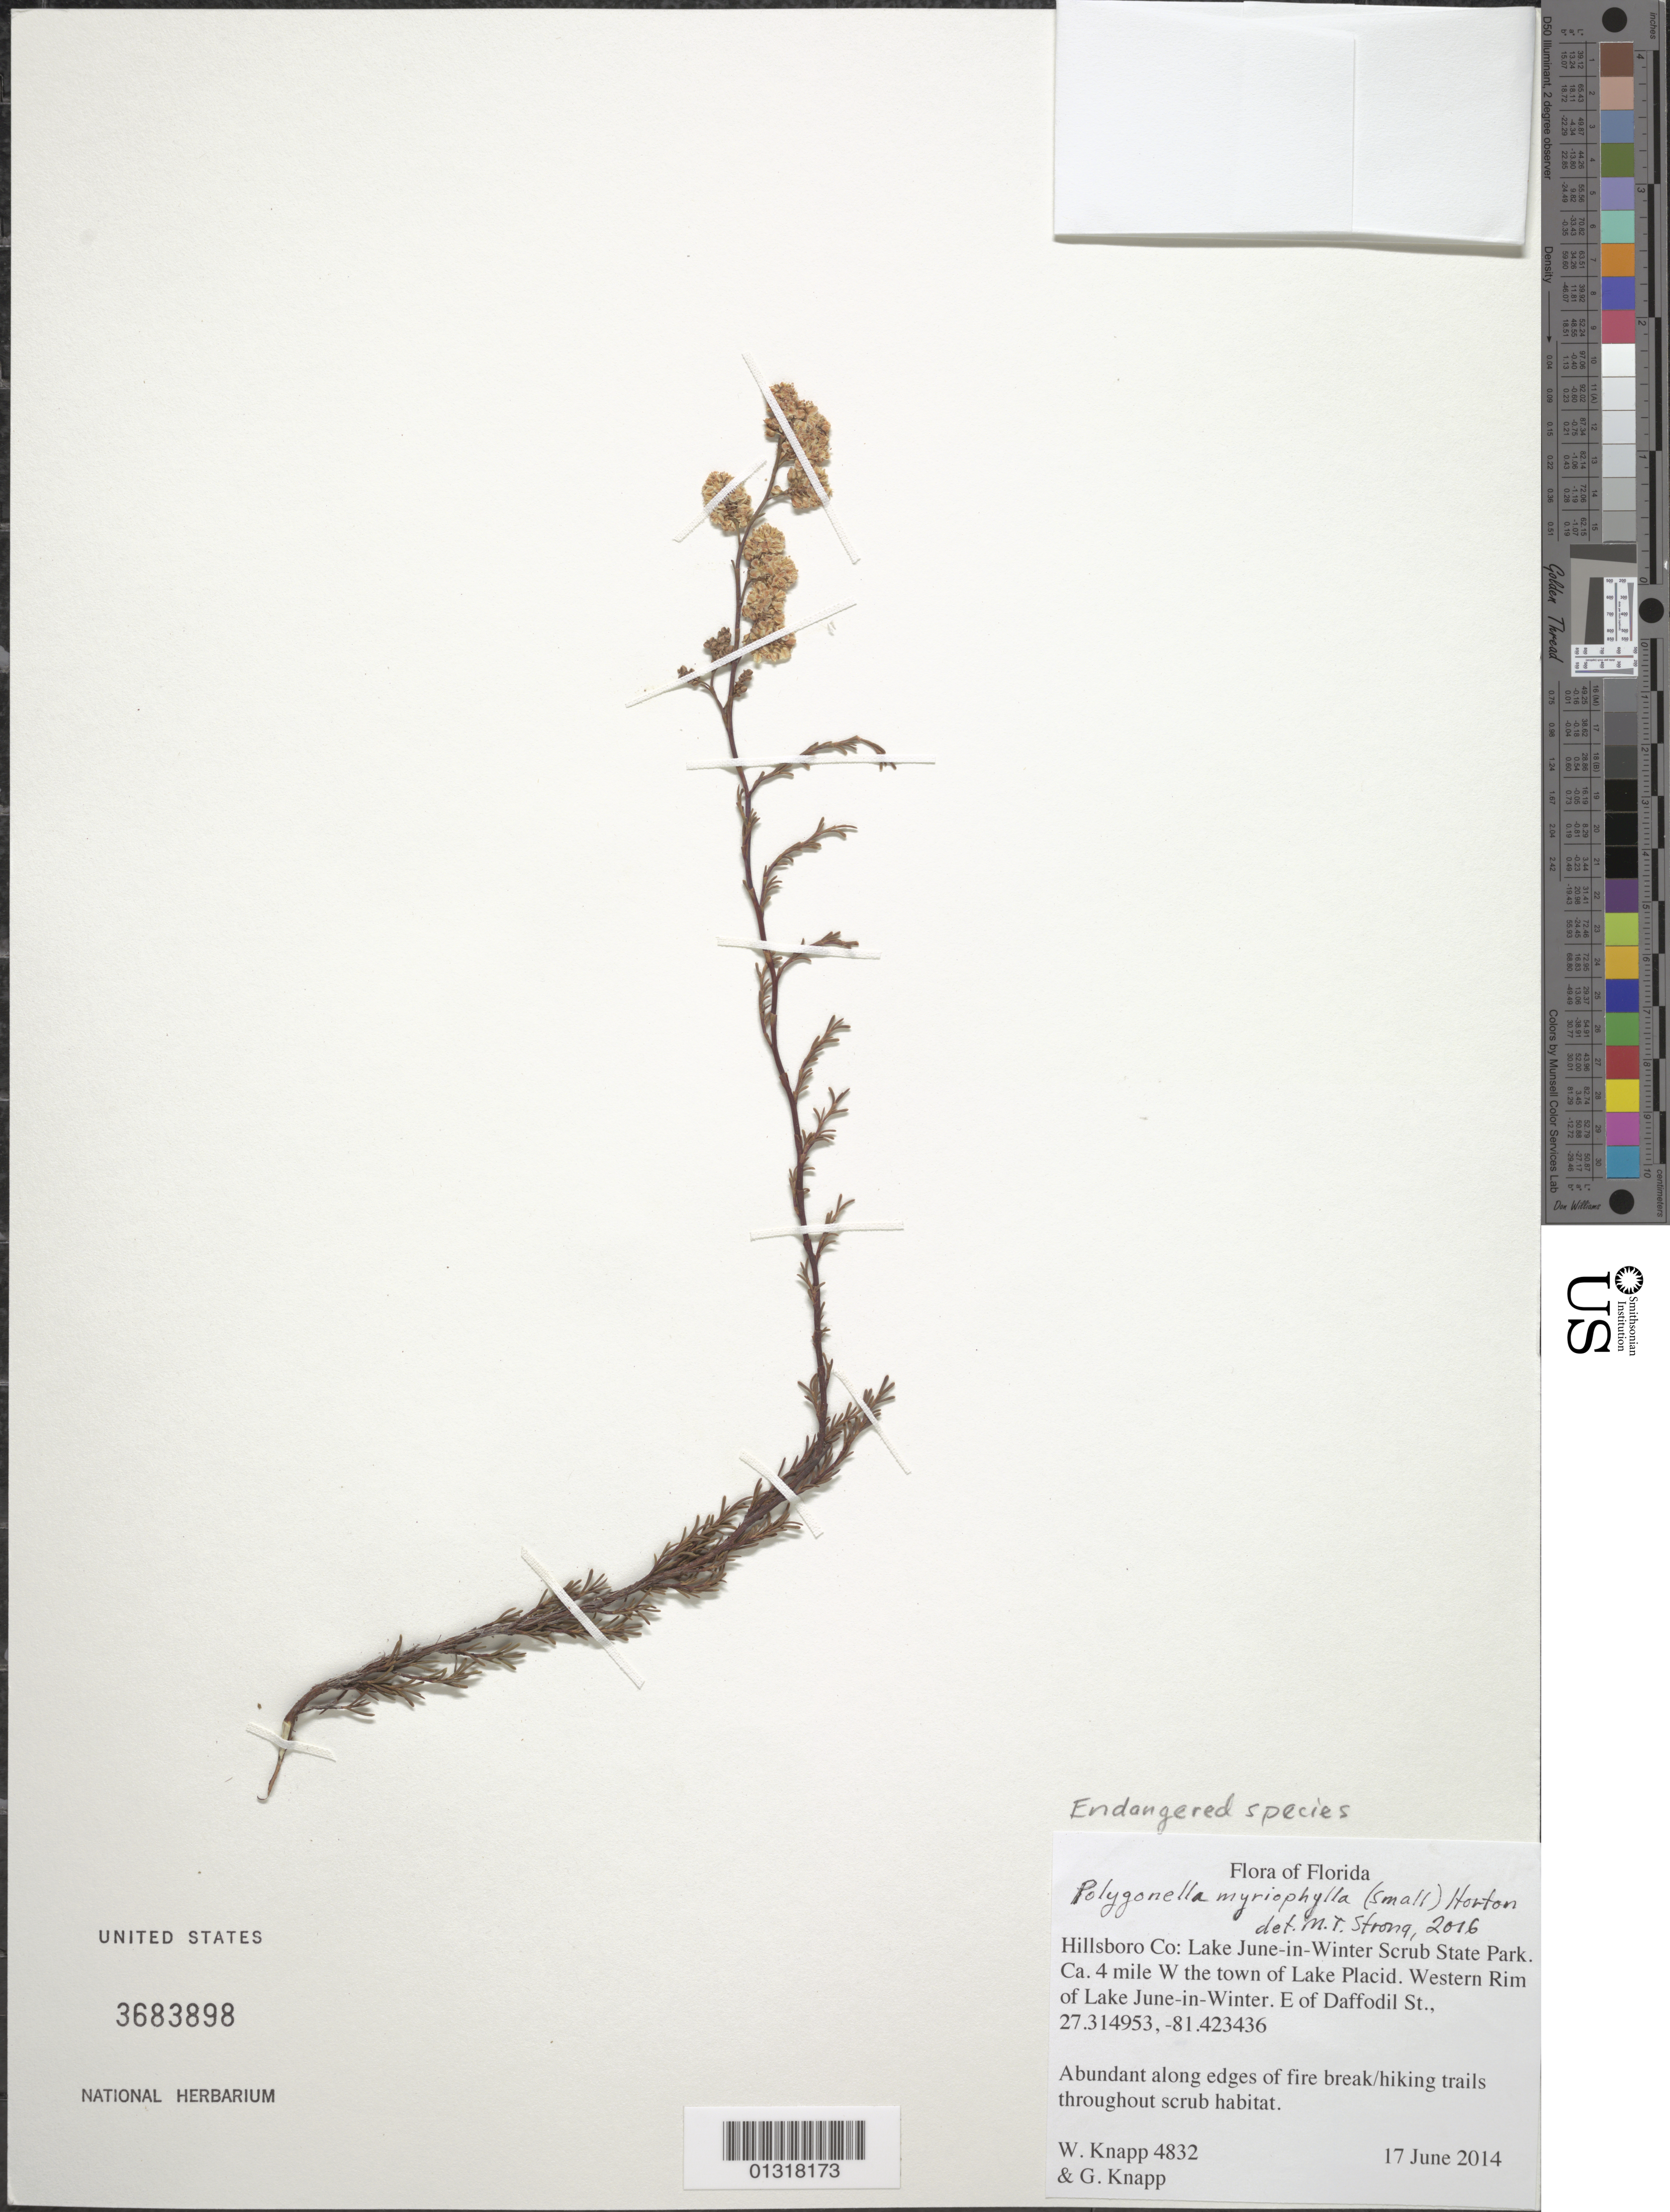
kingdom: Plantae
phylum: Tracheophyta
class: Magnoliopsida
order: Caryophyllales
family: Polygonaceae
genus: Polygonella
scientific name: Polygonella myriophylla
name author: (Small) Horton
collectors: W. Knapp & G. Knapp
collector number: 4832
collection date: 2014-06-17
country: United States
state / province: Florida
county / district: Hillsborough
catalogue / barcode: US 3683898